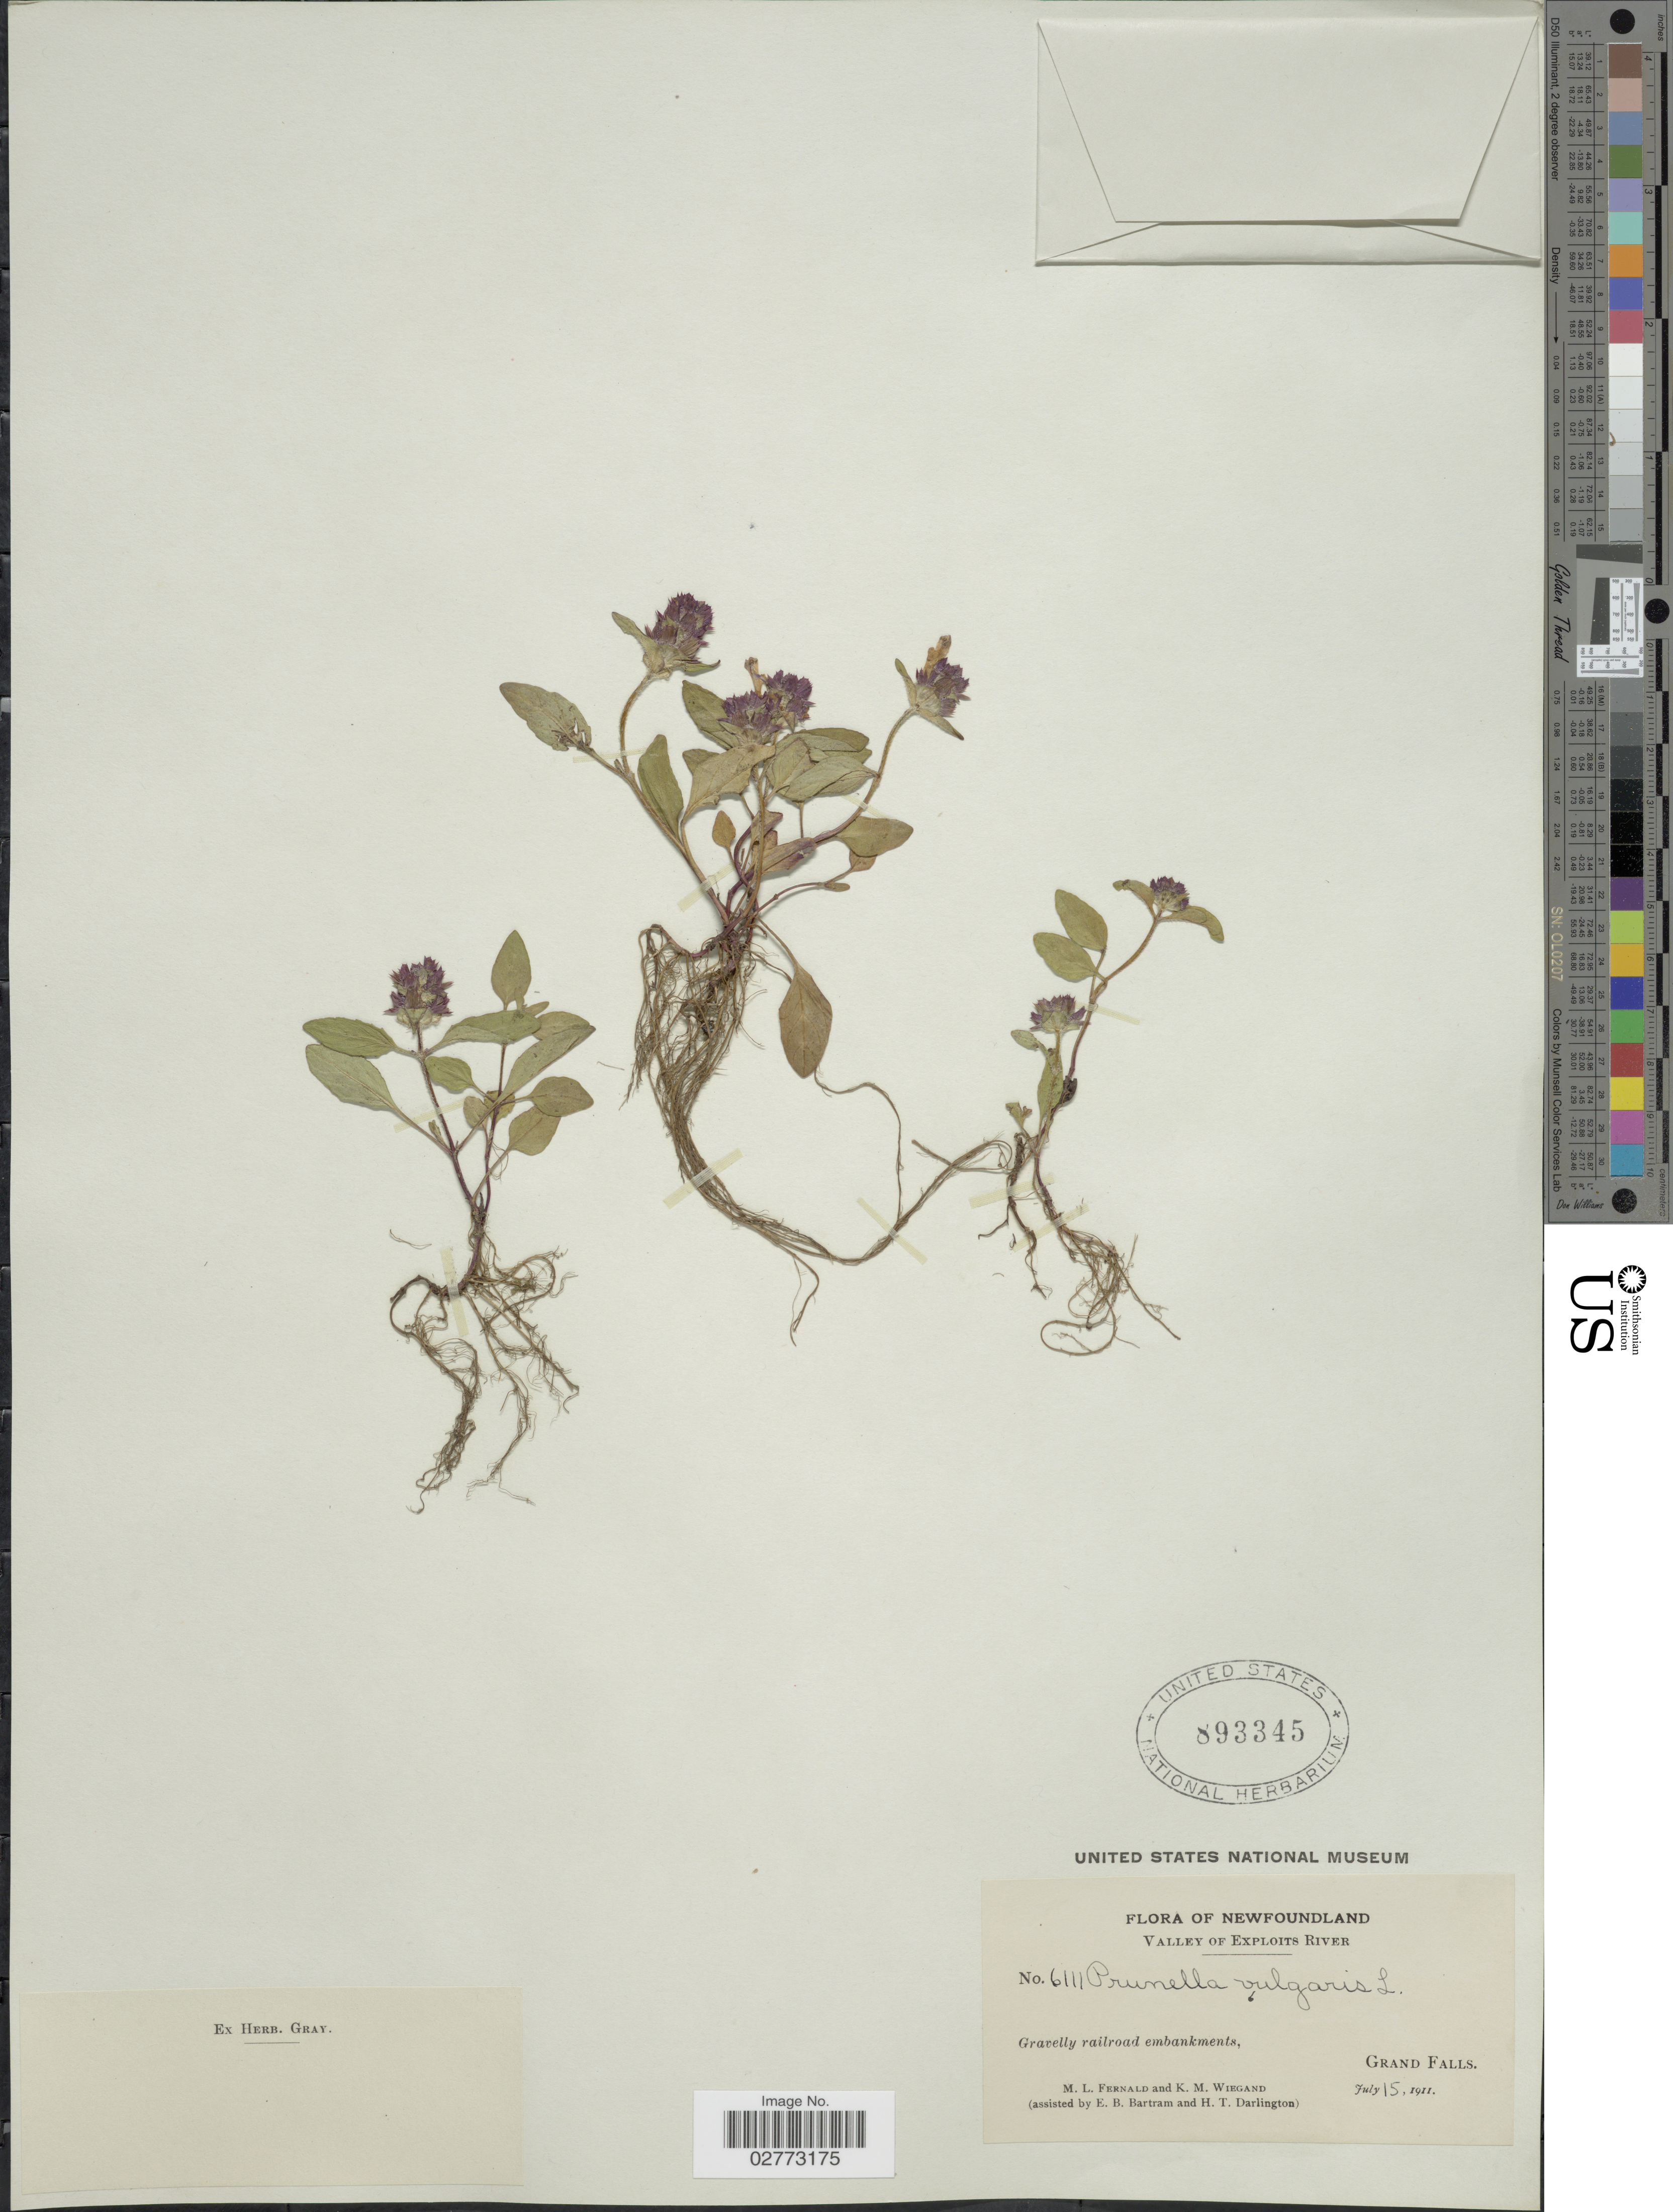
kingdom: Plantae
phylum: Tracheophyta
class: Magnoliopsida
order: Lamiales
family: Lamiaceae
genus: Prunella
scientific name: Prunella vulgaris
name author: L.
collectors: M. L. Fernald, K. M. Wiegand, E. B. Bartram & H. Darlington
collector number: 6111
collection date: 1911-07-15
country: Canada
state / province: Newfoundland and Labrador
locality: Valley of Exploits River, Gravelly railroad embankments, Grand Falls.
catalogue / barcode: US 893345